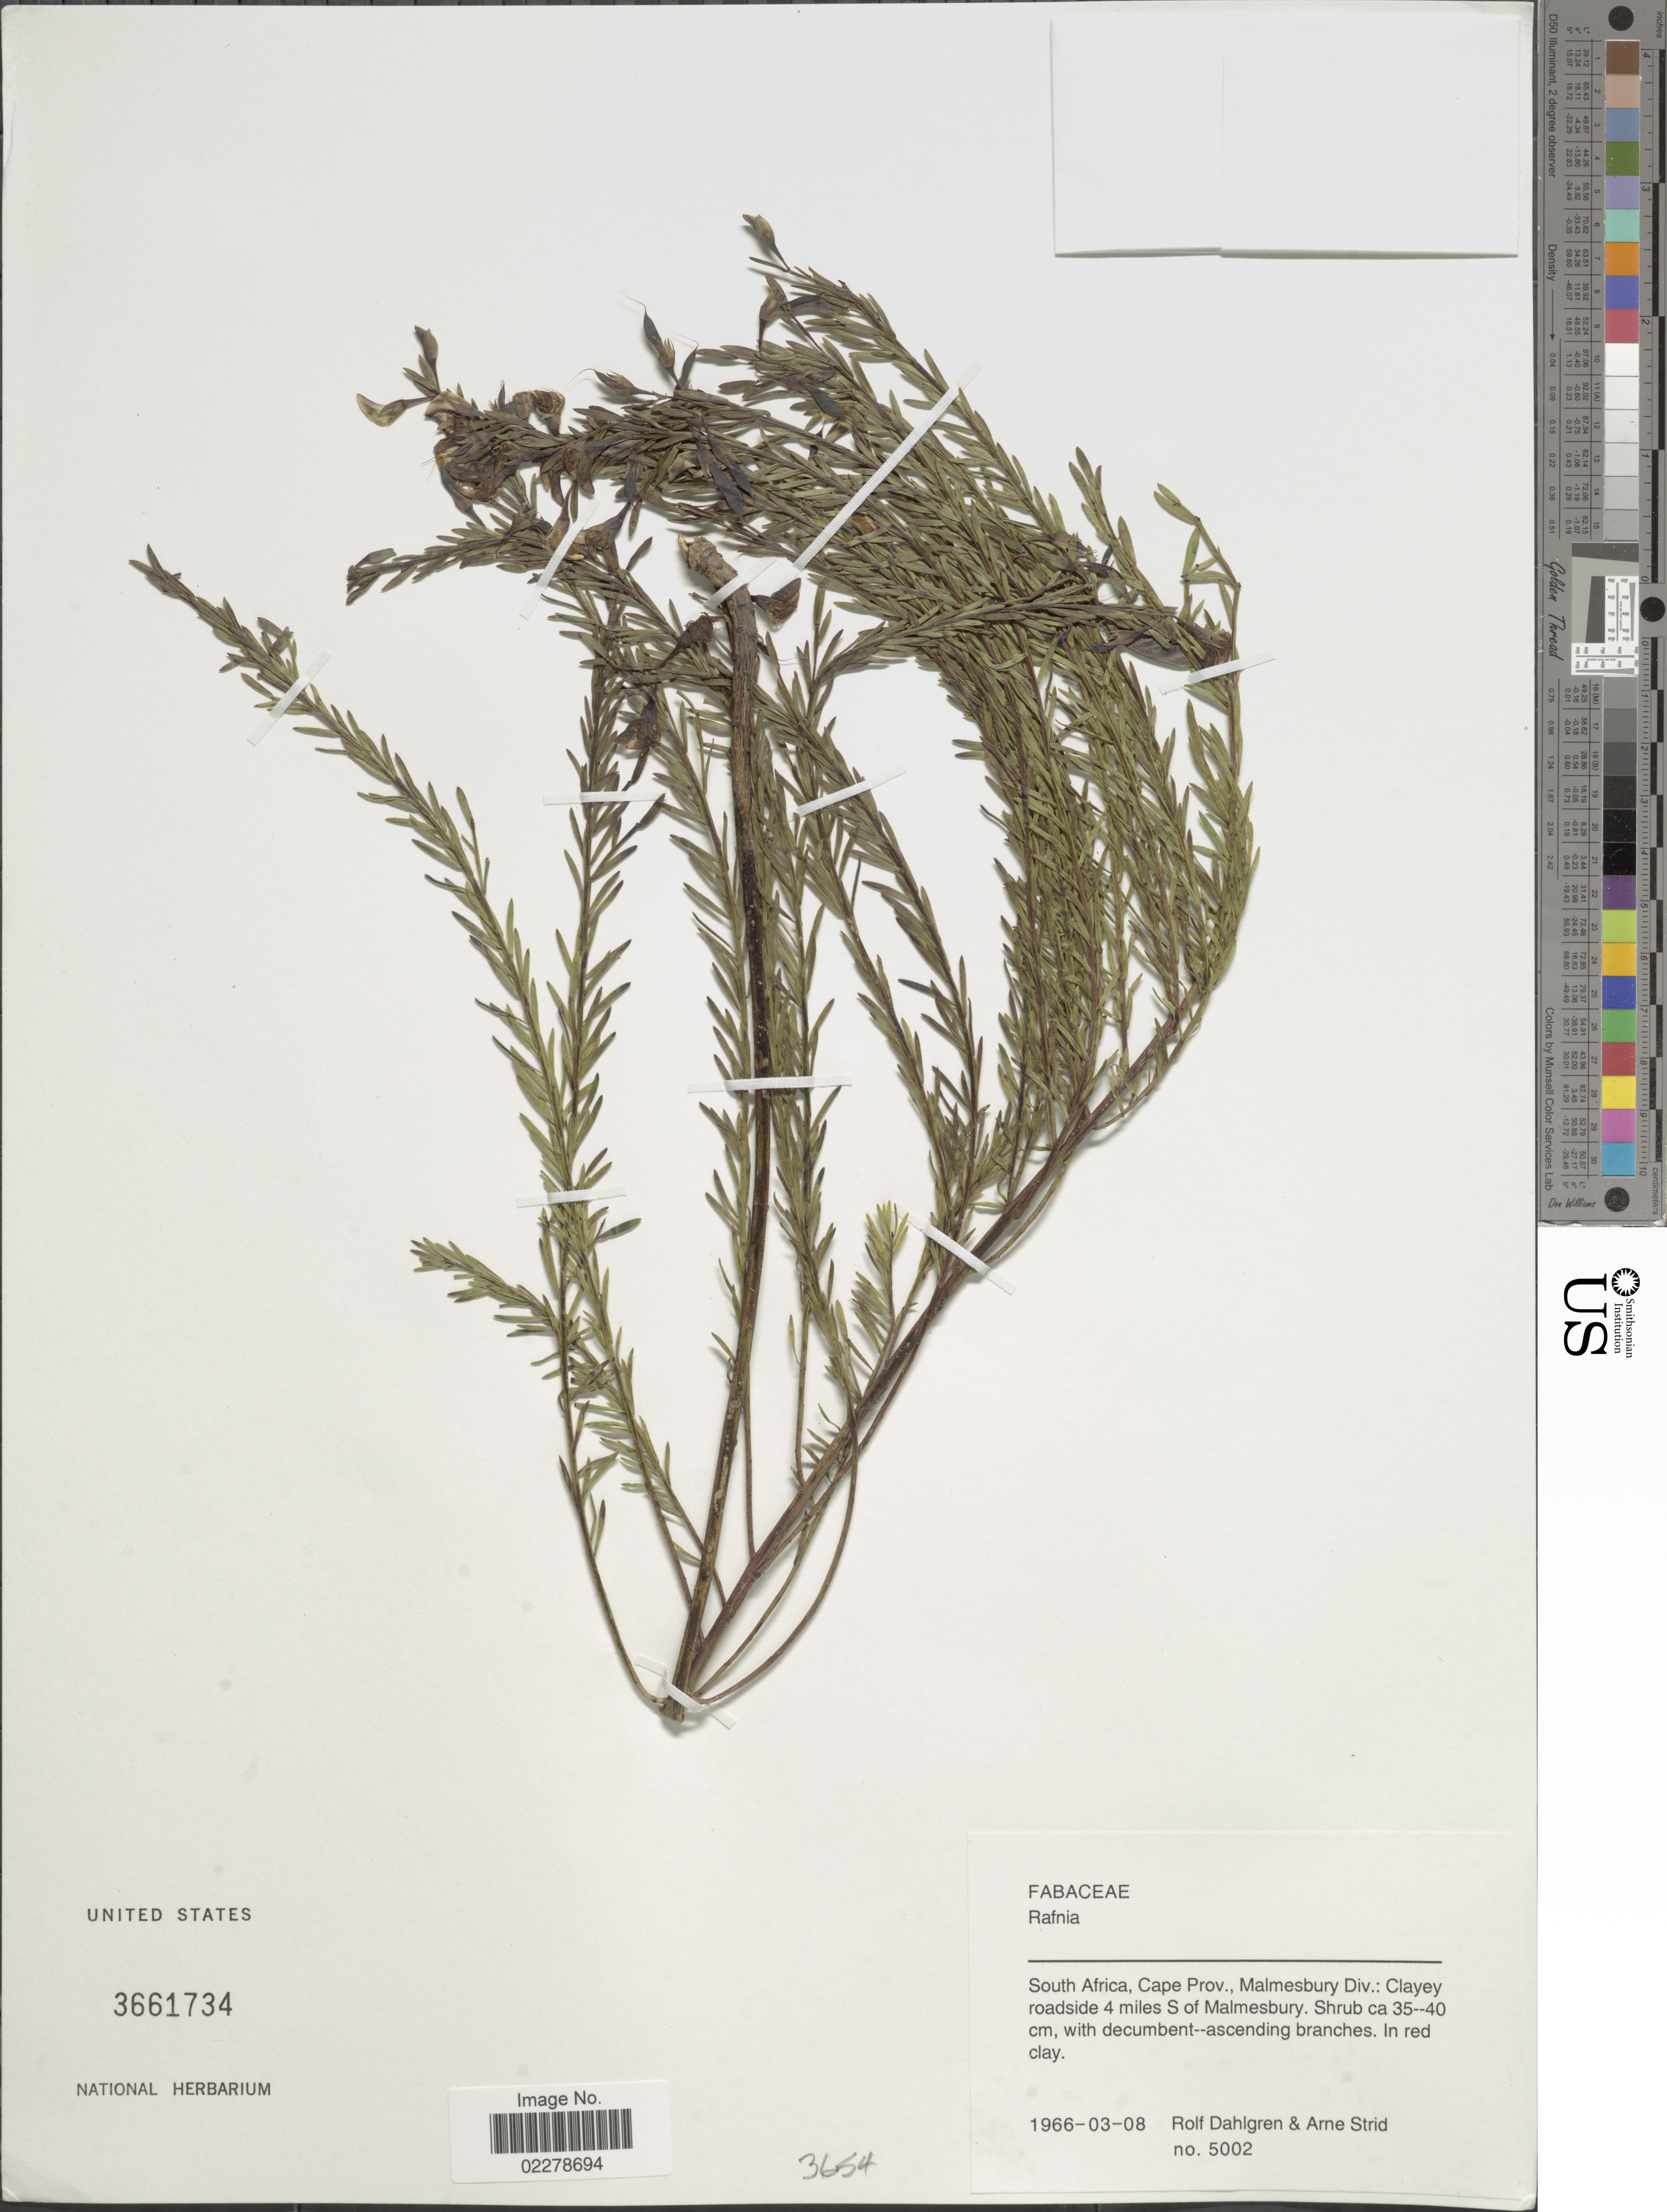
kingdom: Plantae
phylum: Tracheophyta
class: Magnoliopsida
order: Fabales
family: Fabaceae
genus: Rafnia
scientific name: Rafnia sp.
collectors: R. Dahlgren & A. Strid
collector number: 5002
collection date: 1966-03-08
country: South Africa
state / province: Western Cape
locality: Cape Prov. Malmesbury Div. ; Clayey roadside 4 miles S of Malmesbury.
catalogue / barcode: US 3661734